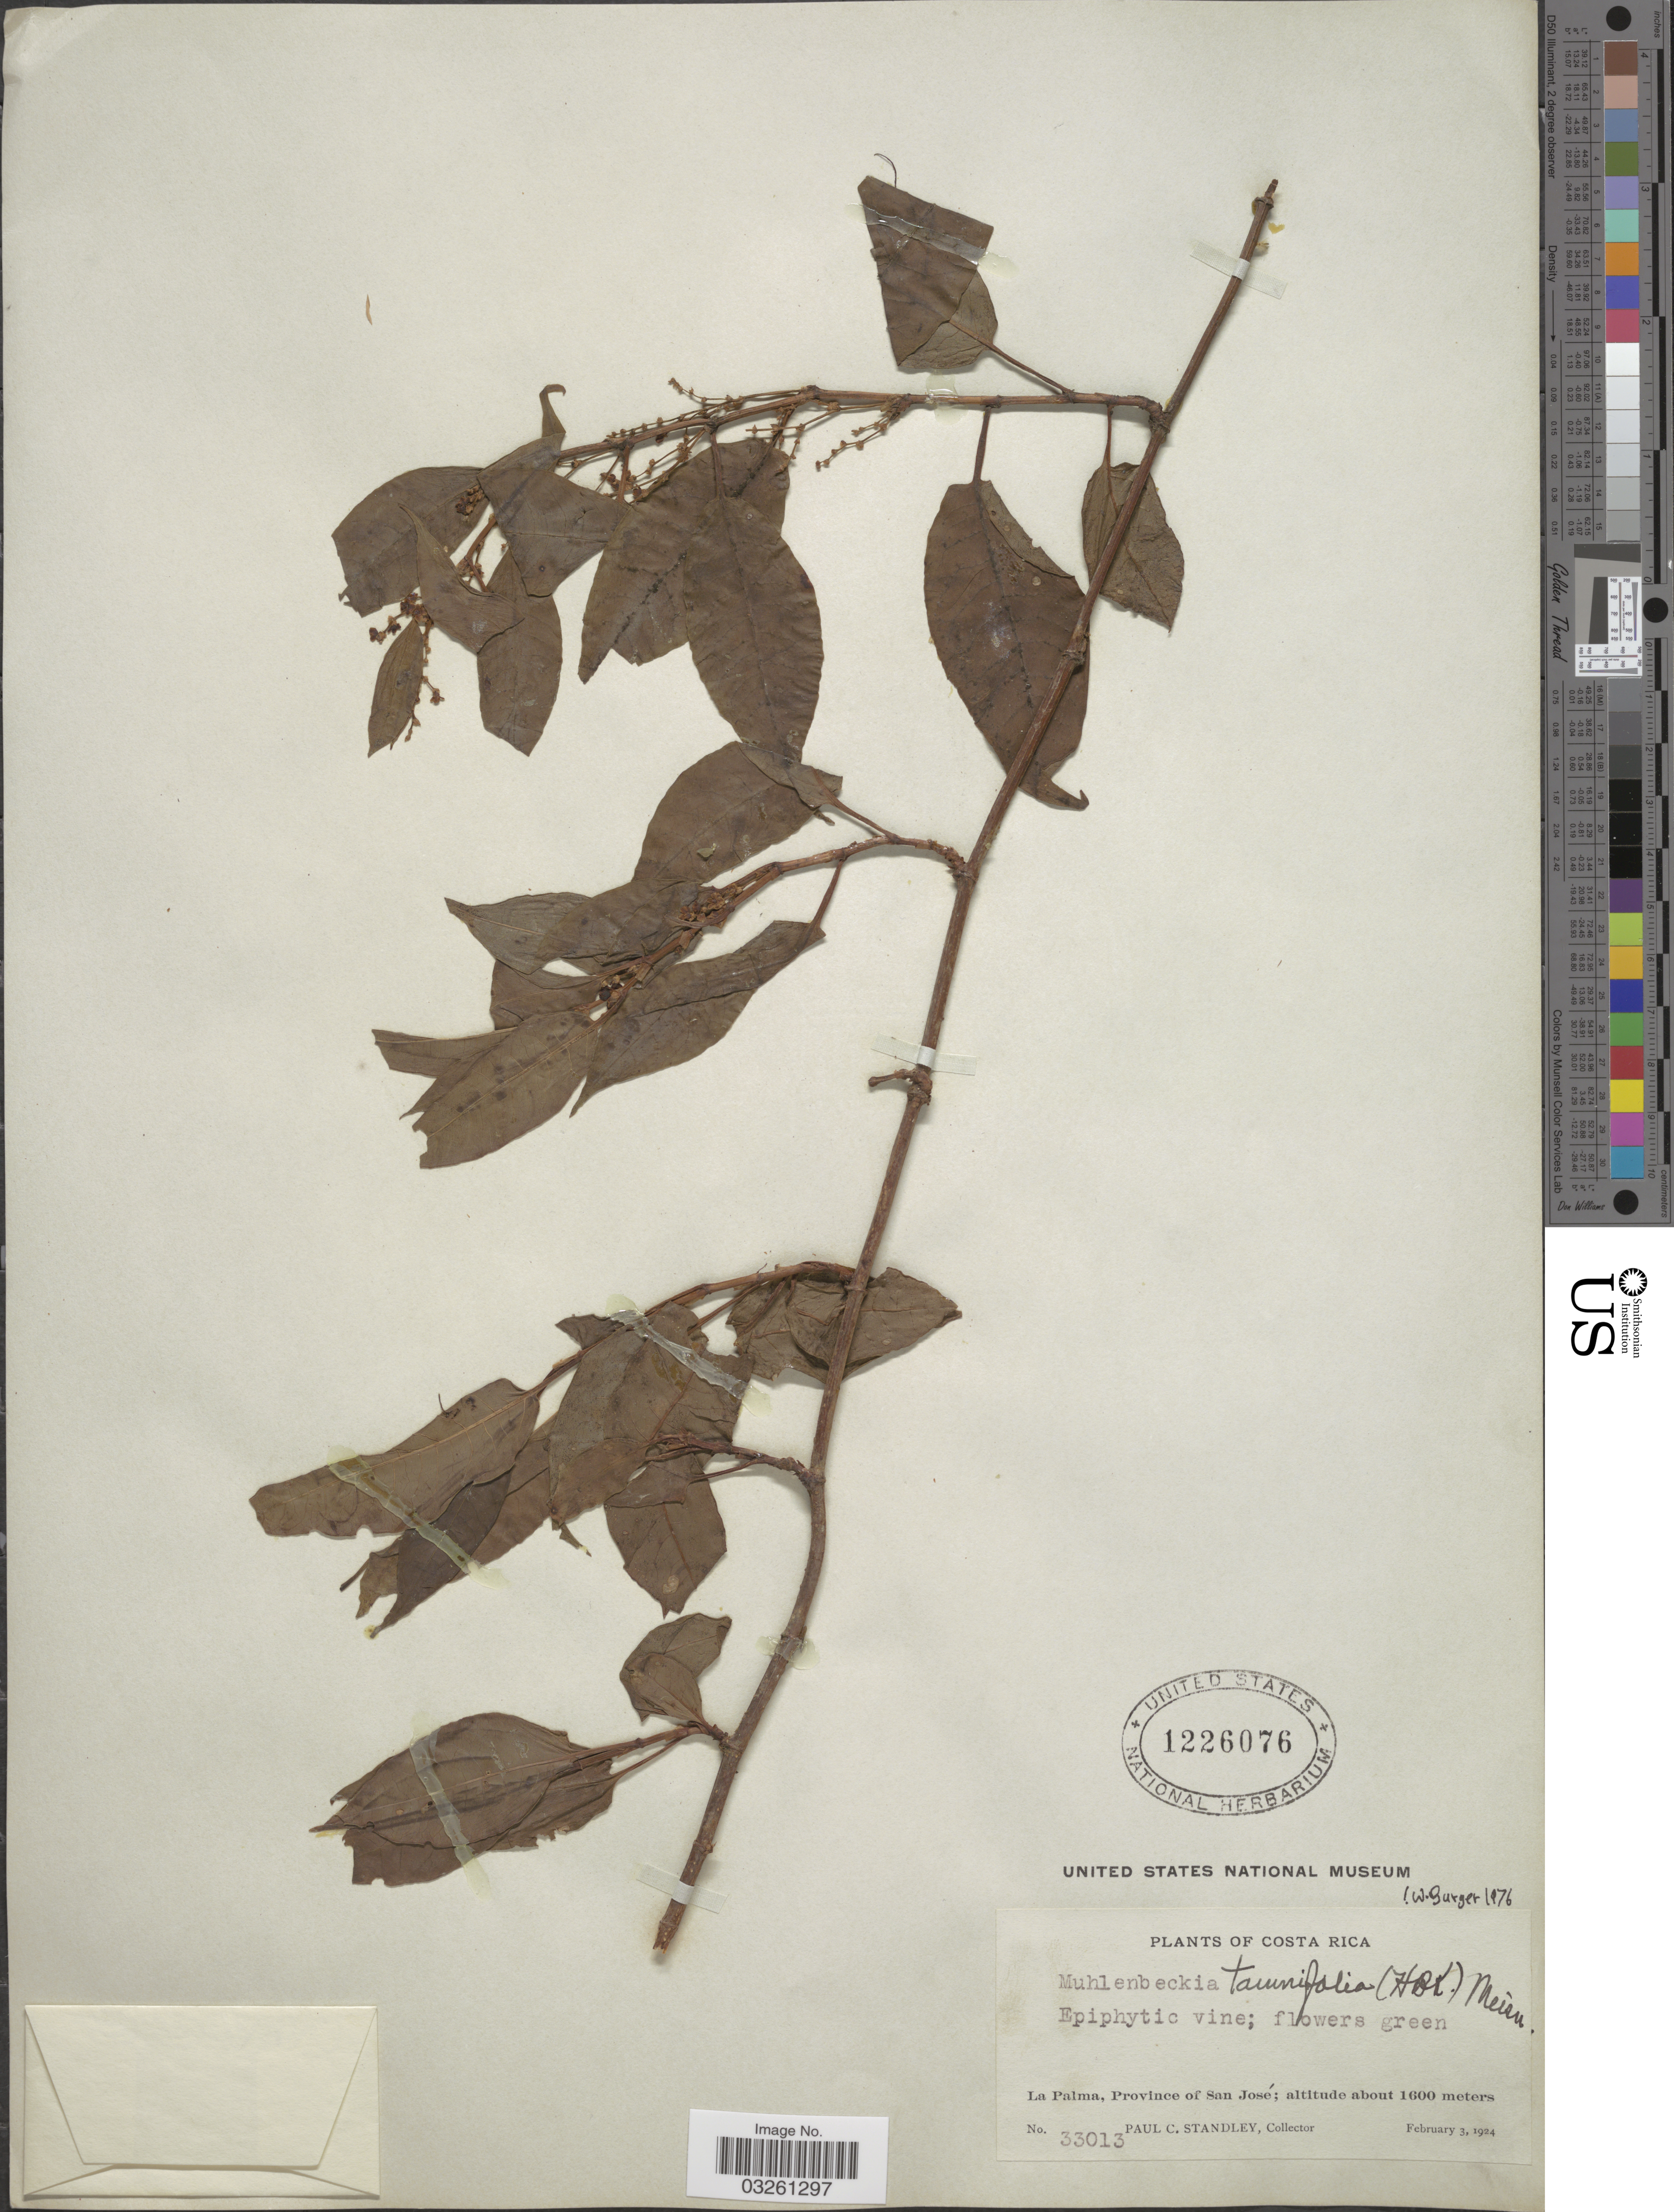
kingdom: Plantae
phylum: Tracheophyta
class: Magnoliopsida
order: Caryophyllales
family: Polygonaceae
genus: Muehlenbeckia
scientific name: Muehlenbeckia tamnifolia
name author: (Kunth) Meisn.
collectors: P. C. Standley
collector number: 33013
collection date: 1924-02-03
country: Costa Rica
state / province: San José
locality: La Palma.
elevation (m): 1600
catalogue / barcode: US 1226076